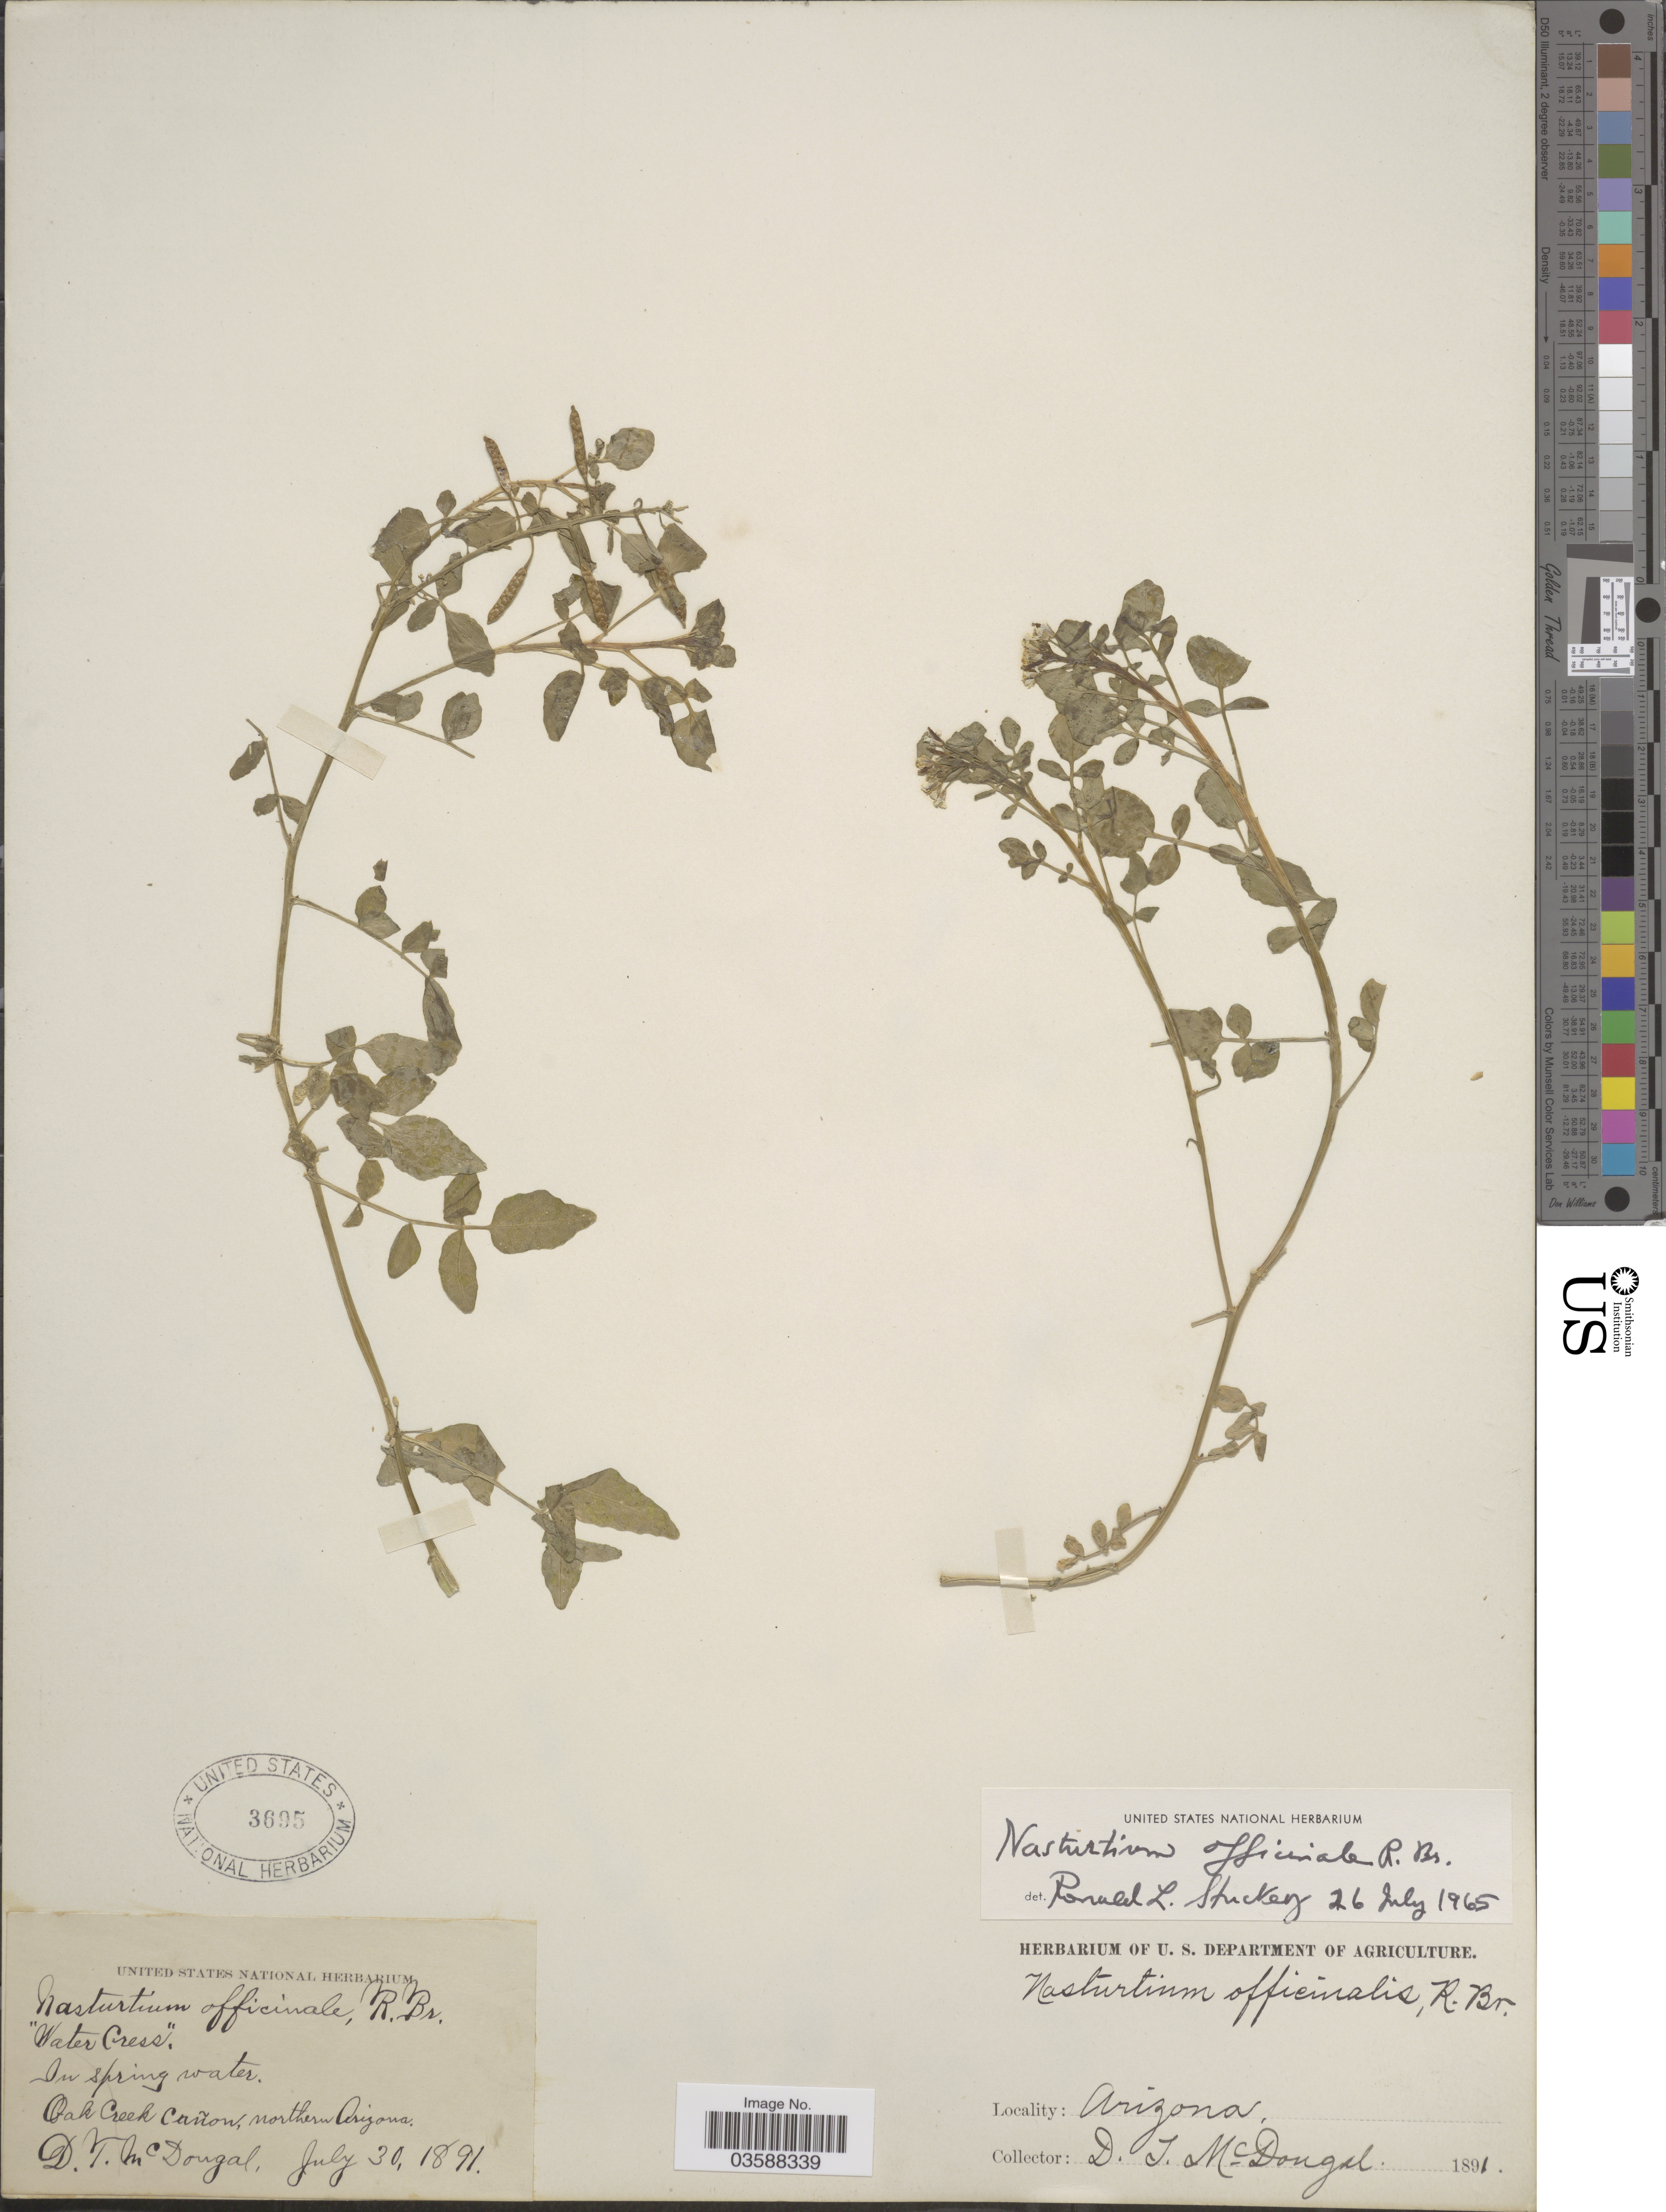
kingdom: Plantae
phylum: Tracheophyta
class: Magnoliopsida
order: Brassicales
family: Brassicaceae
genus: Nasturtium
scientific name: Nasturtium officinale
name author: R. Br.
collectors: D. McDougal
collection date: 1891-07-30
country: United States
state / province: Arizona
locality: Oak Creek Cañon, Northern Arizona.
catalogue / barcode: US 3695